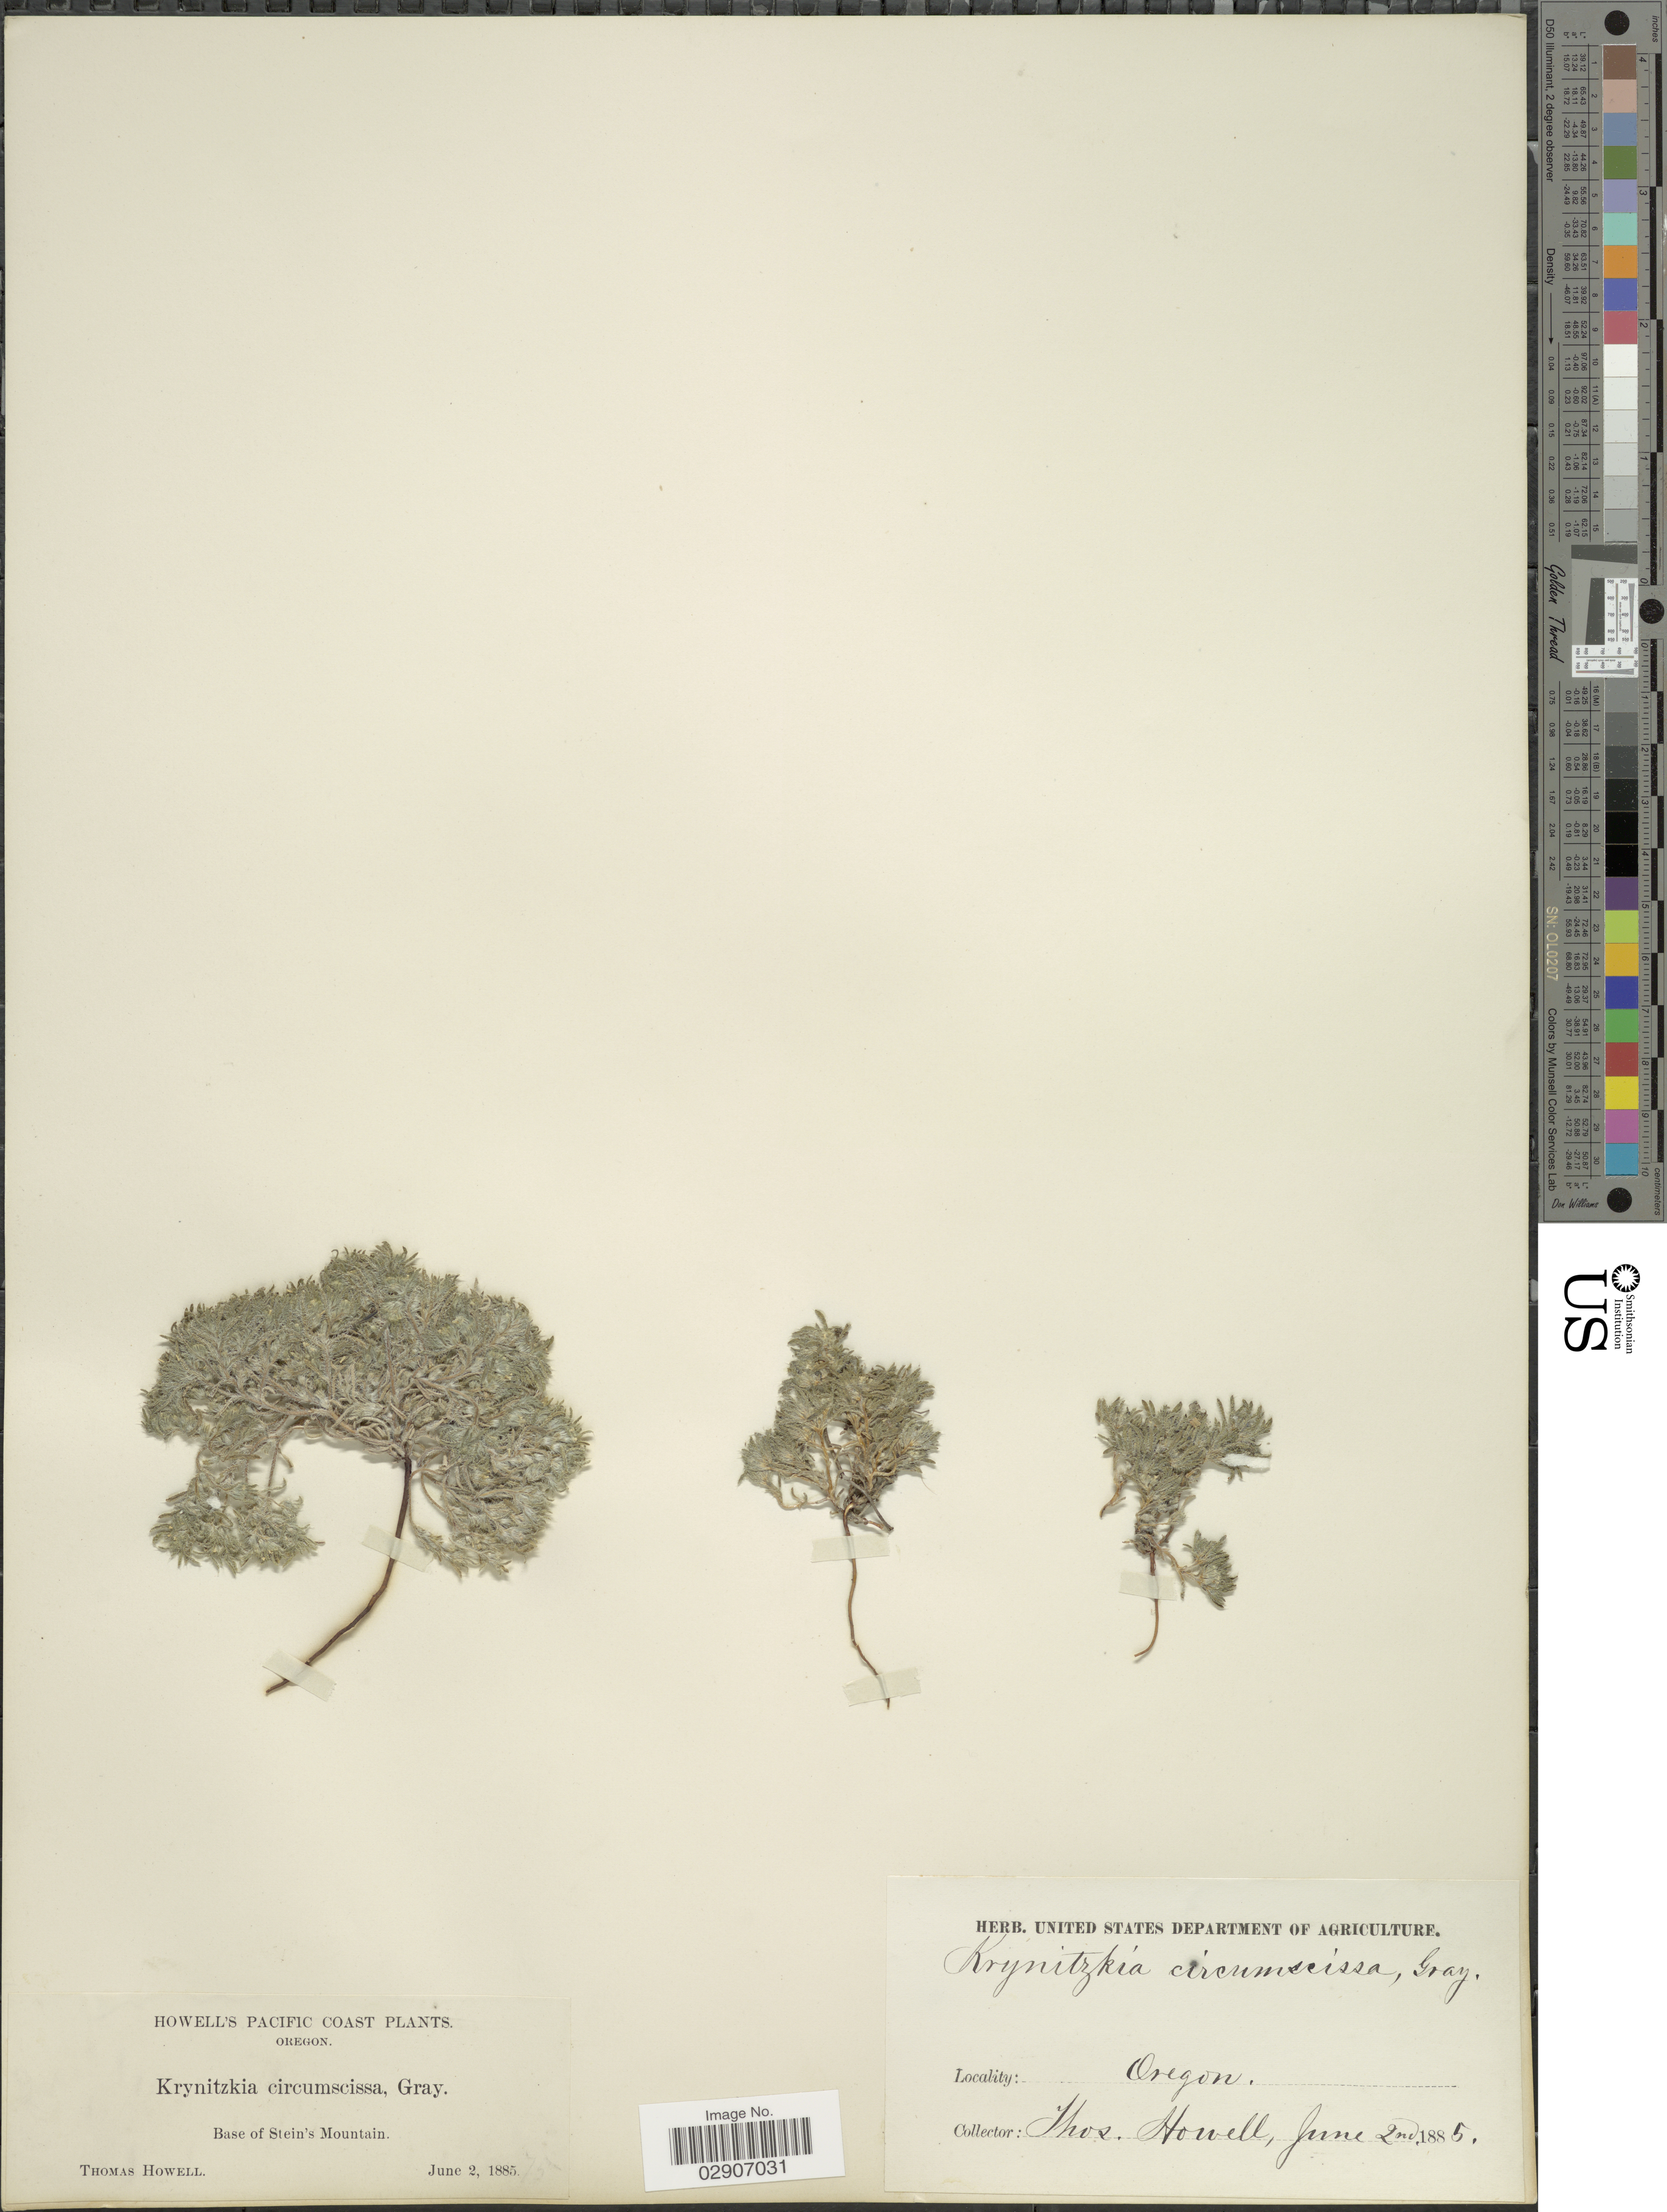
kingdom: Plantae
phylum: Tracheophyta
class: Magnoliopsida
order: Boraginales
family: Boraginaceae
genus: Cryptantha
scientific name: Cryptantha circumscissa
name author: (Hook. & Arn.) I.M. Johnst.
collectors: T. Howell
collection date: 1885-06-02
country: United States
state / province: Oregon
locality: Pacific Coast. Base of Stein's Mountain.